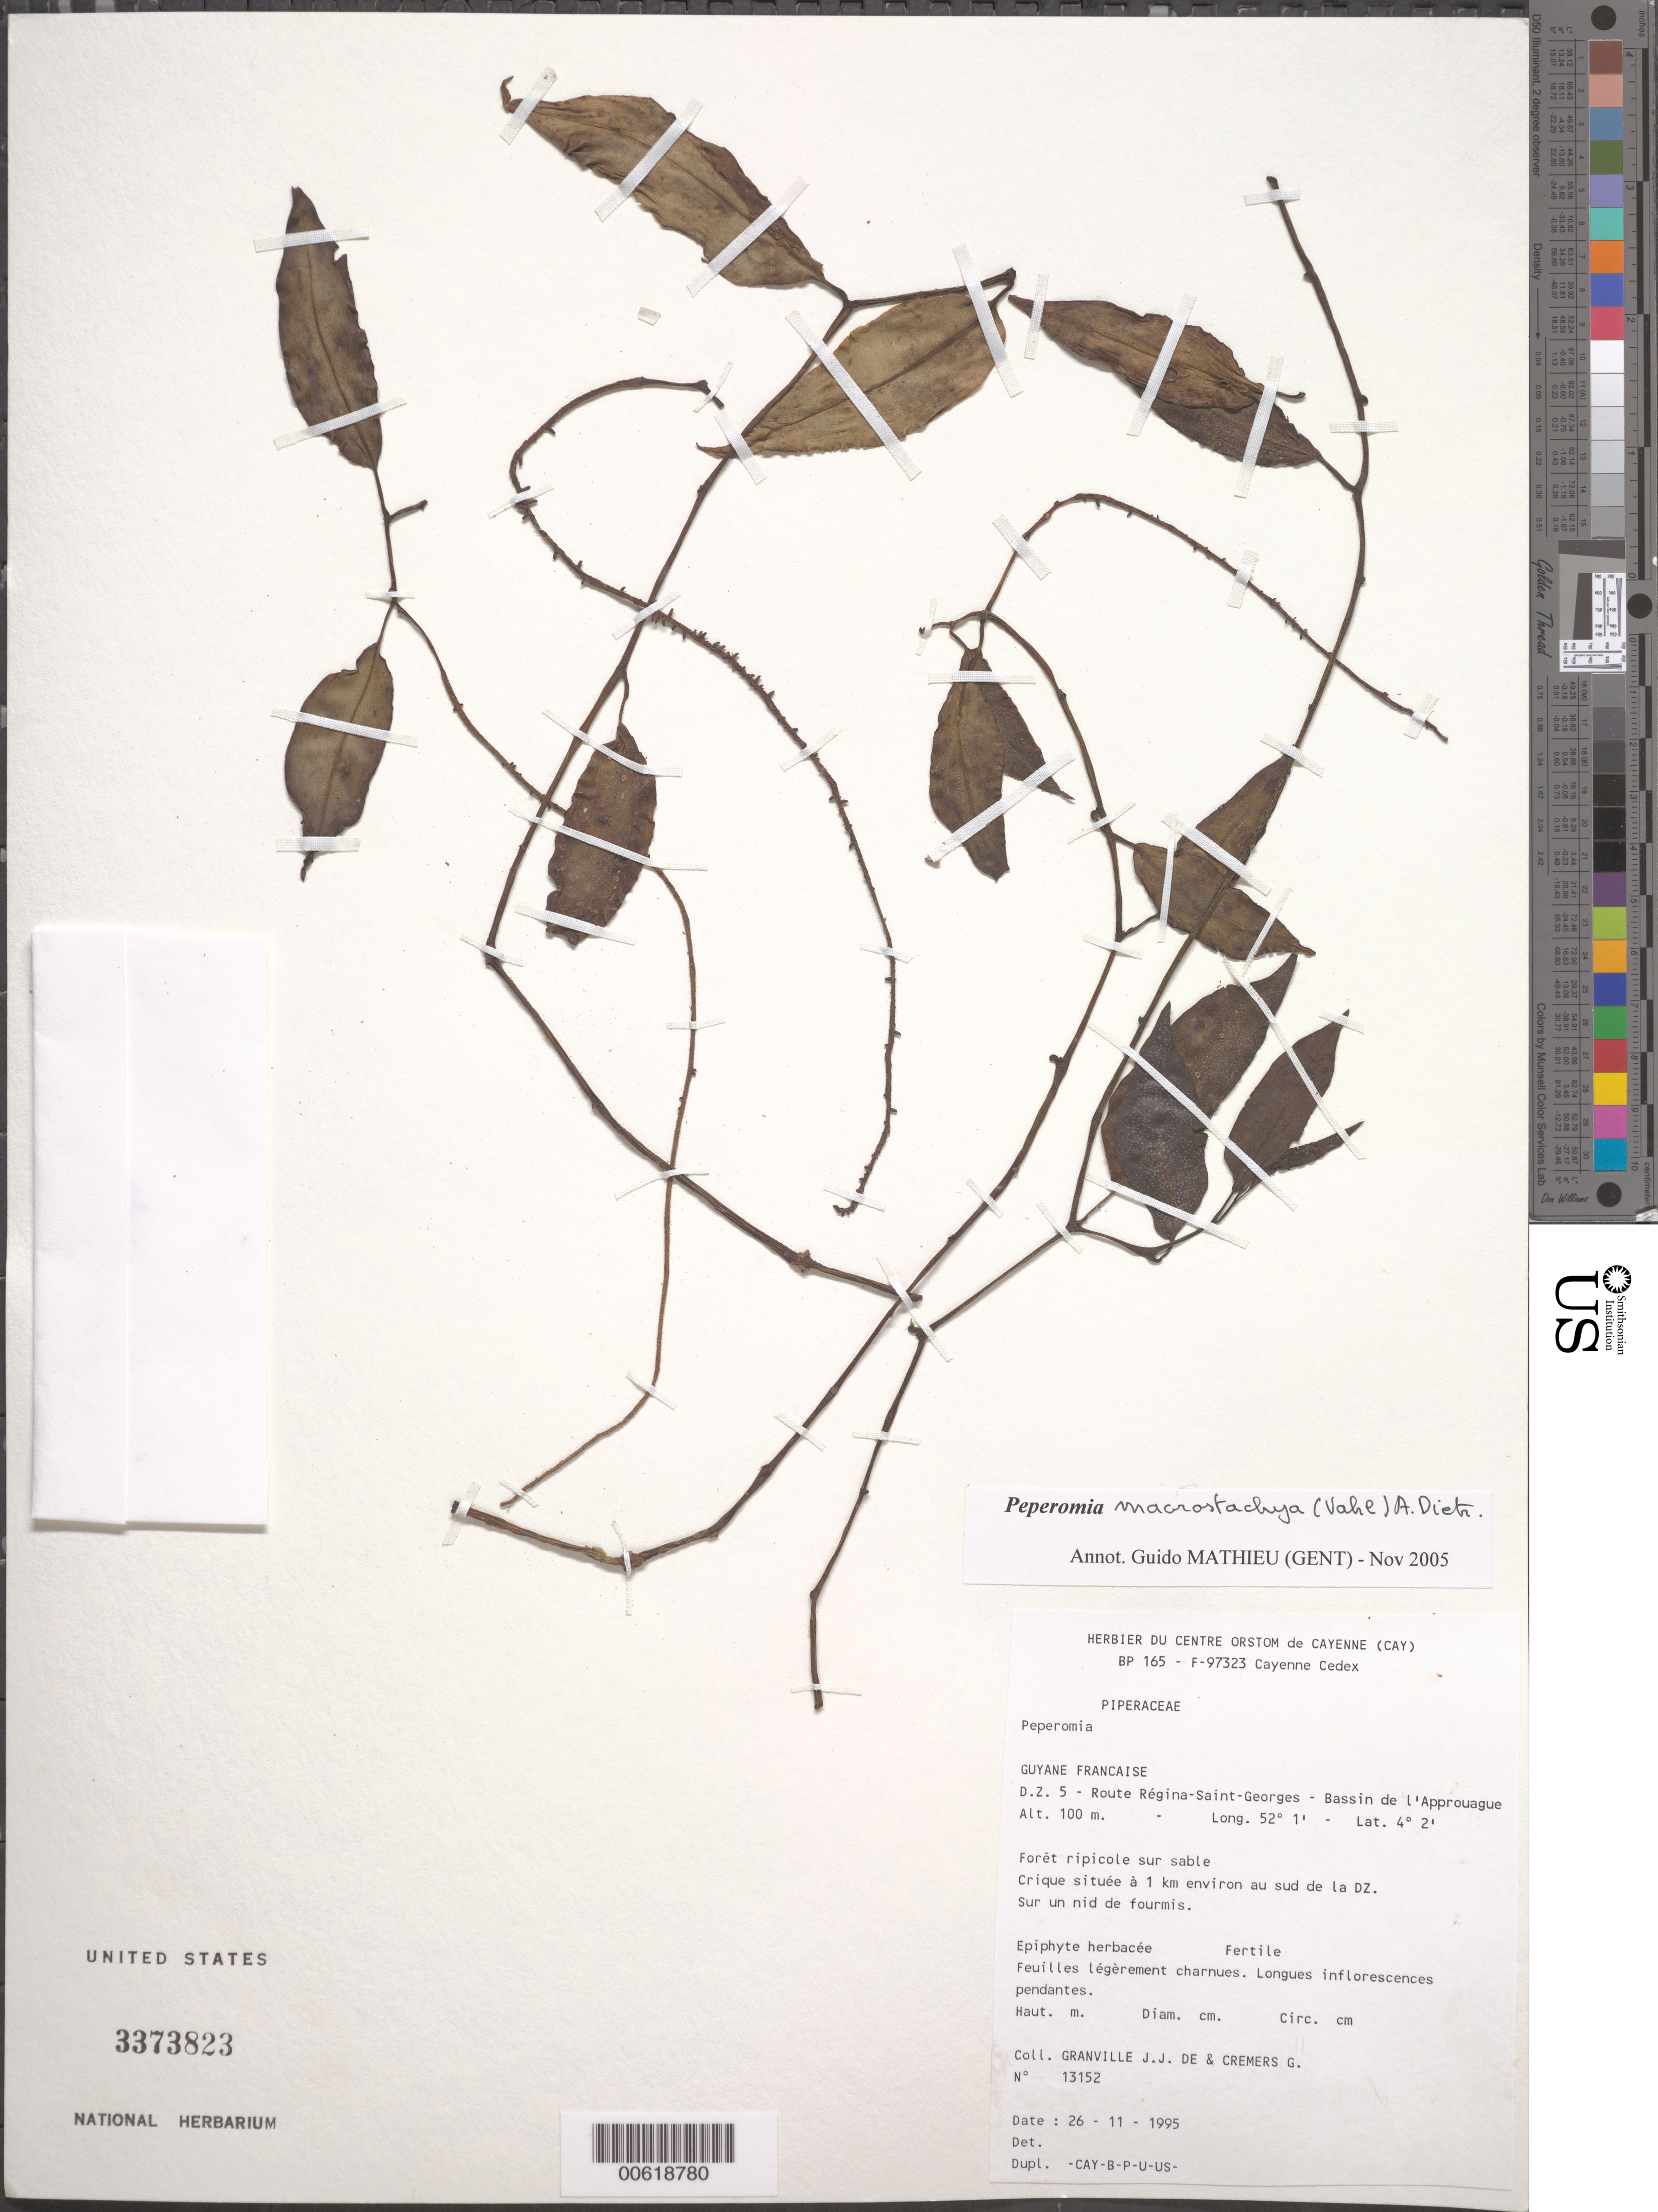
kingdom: Plantae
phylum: Tracheophyta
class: Magnoliopsida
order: Piperales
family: Piperaceae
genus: Peperomia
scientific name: Peperomia macrostachya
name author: (Vahl) A. Dietr.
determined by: Mathieu, Guido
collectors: J.-J. de Granville & G. Cremers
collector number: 13152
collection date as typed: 26-Nov-95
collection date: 1995-11-26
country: French Guiana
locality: Route Regina-Saint-Georges, D.Z. 5, Bassin de l'Approuague; Crique situee a 1 km environ au sud de la DZ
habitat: Forêt ripicole sur sable. Sur un nid de fourmis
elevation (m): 100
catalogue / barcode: US 3373823